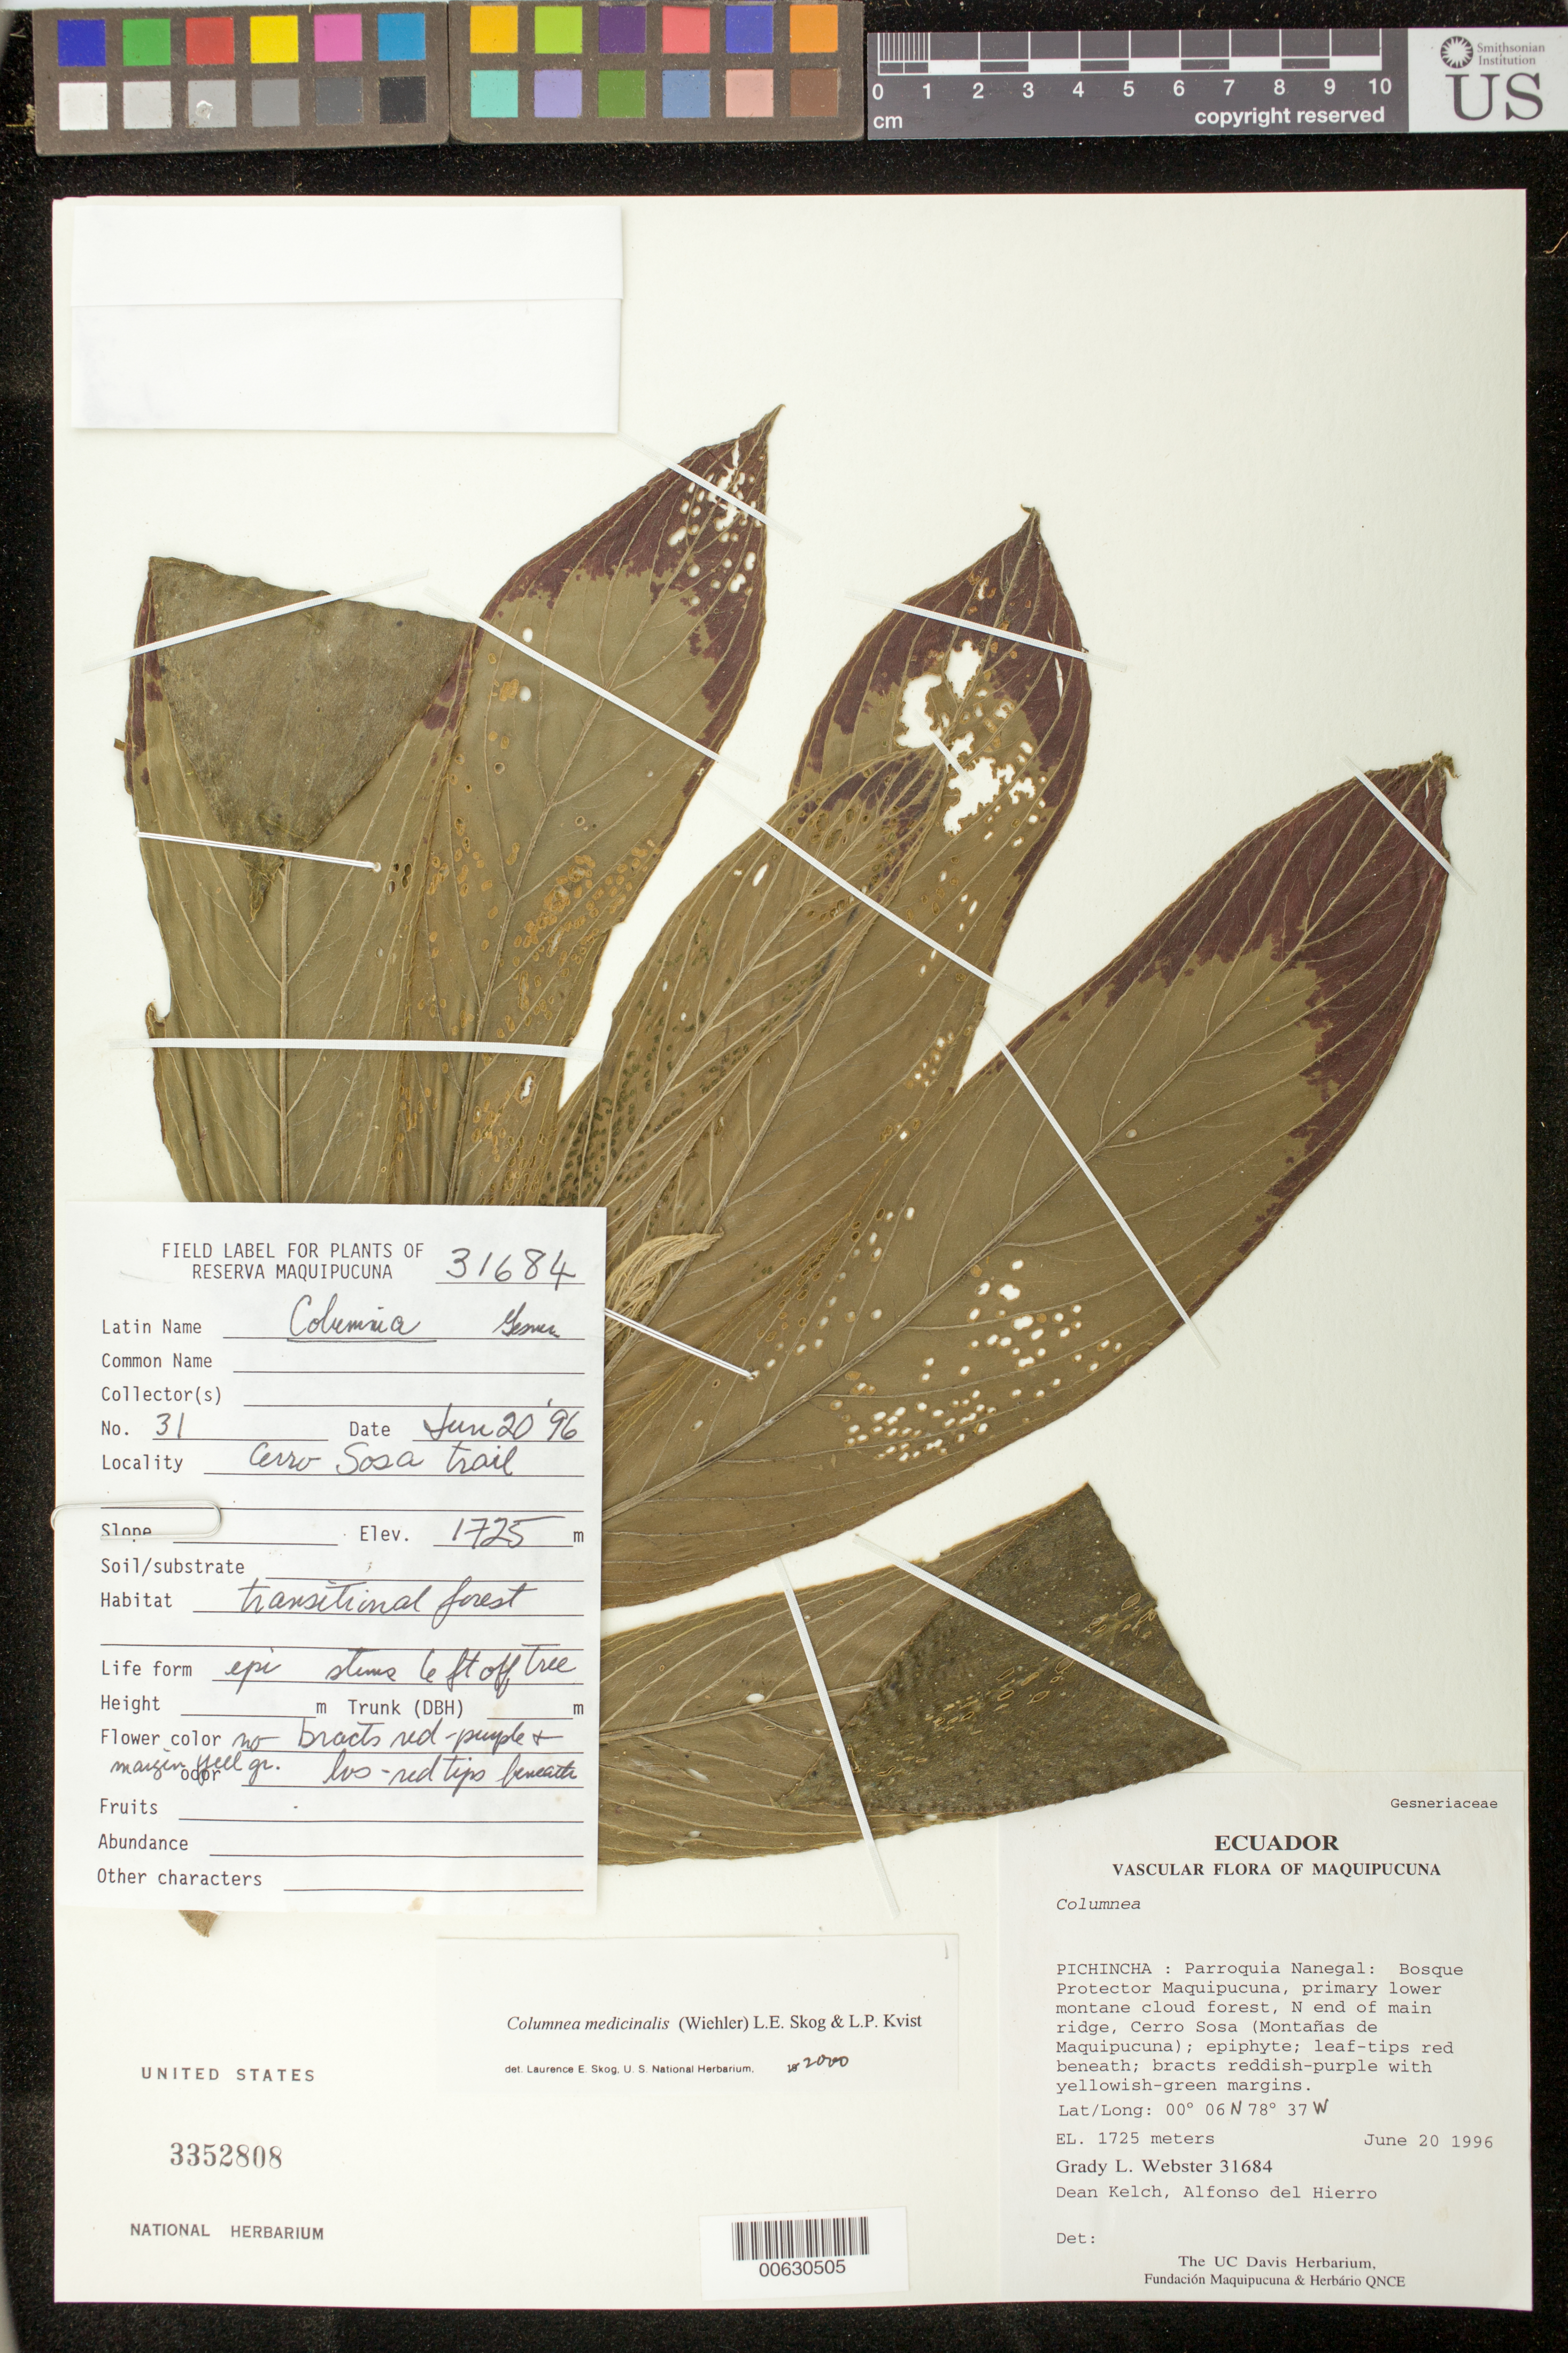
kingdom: Plantae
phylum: Tracheophyta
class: Magnoliopsida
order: Lamiales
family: Gesneriaceae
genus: Columnea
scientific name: Columnea medicinalis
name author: (Wiehler) L.E. Skog & L.P. Kvist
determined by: Clark, J. L., (SEL), The Marie Selby Botanical Garden (UNITED STATES)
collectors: G. L. Webster, D. Kelch & A. Hierro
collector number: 31684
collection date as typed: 20 Jun 1996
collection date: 1996-06-20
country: Ecuador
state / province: Pichincha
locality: Parroquia Nanegal: Bosque Protector Maquipucuna, N end of main ridge, Cerro Sosa (Montañas de Maquipucuna)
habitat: Primary lower montane cloud forest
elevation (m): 1725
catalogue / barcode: US 3352808